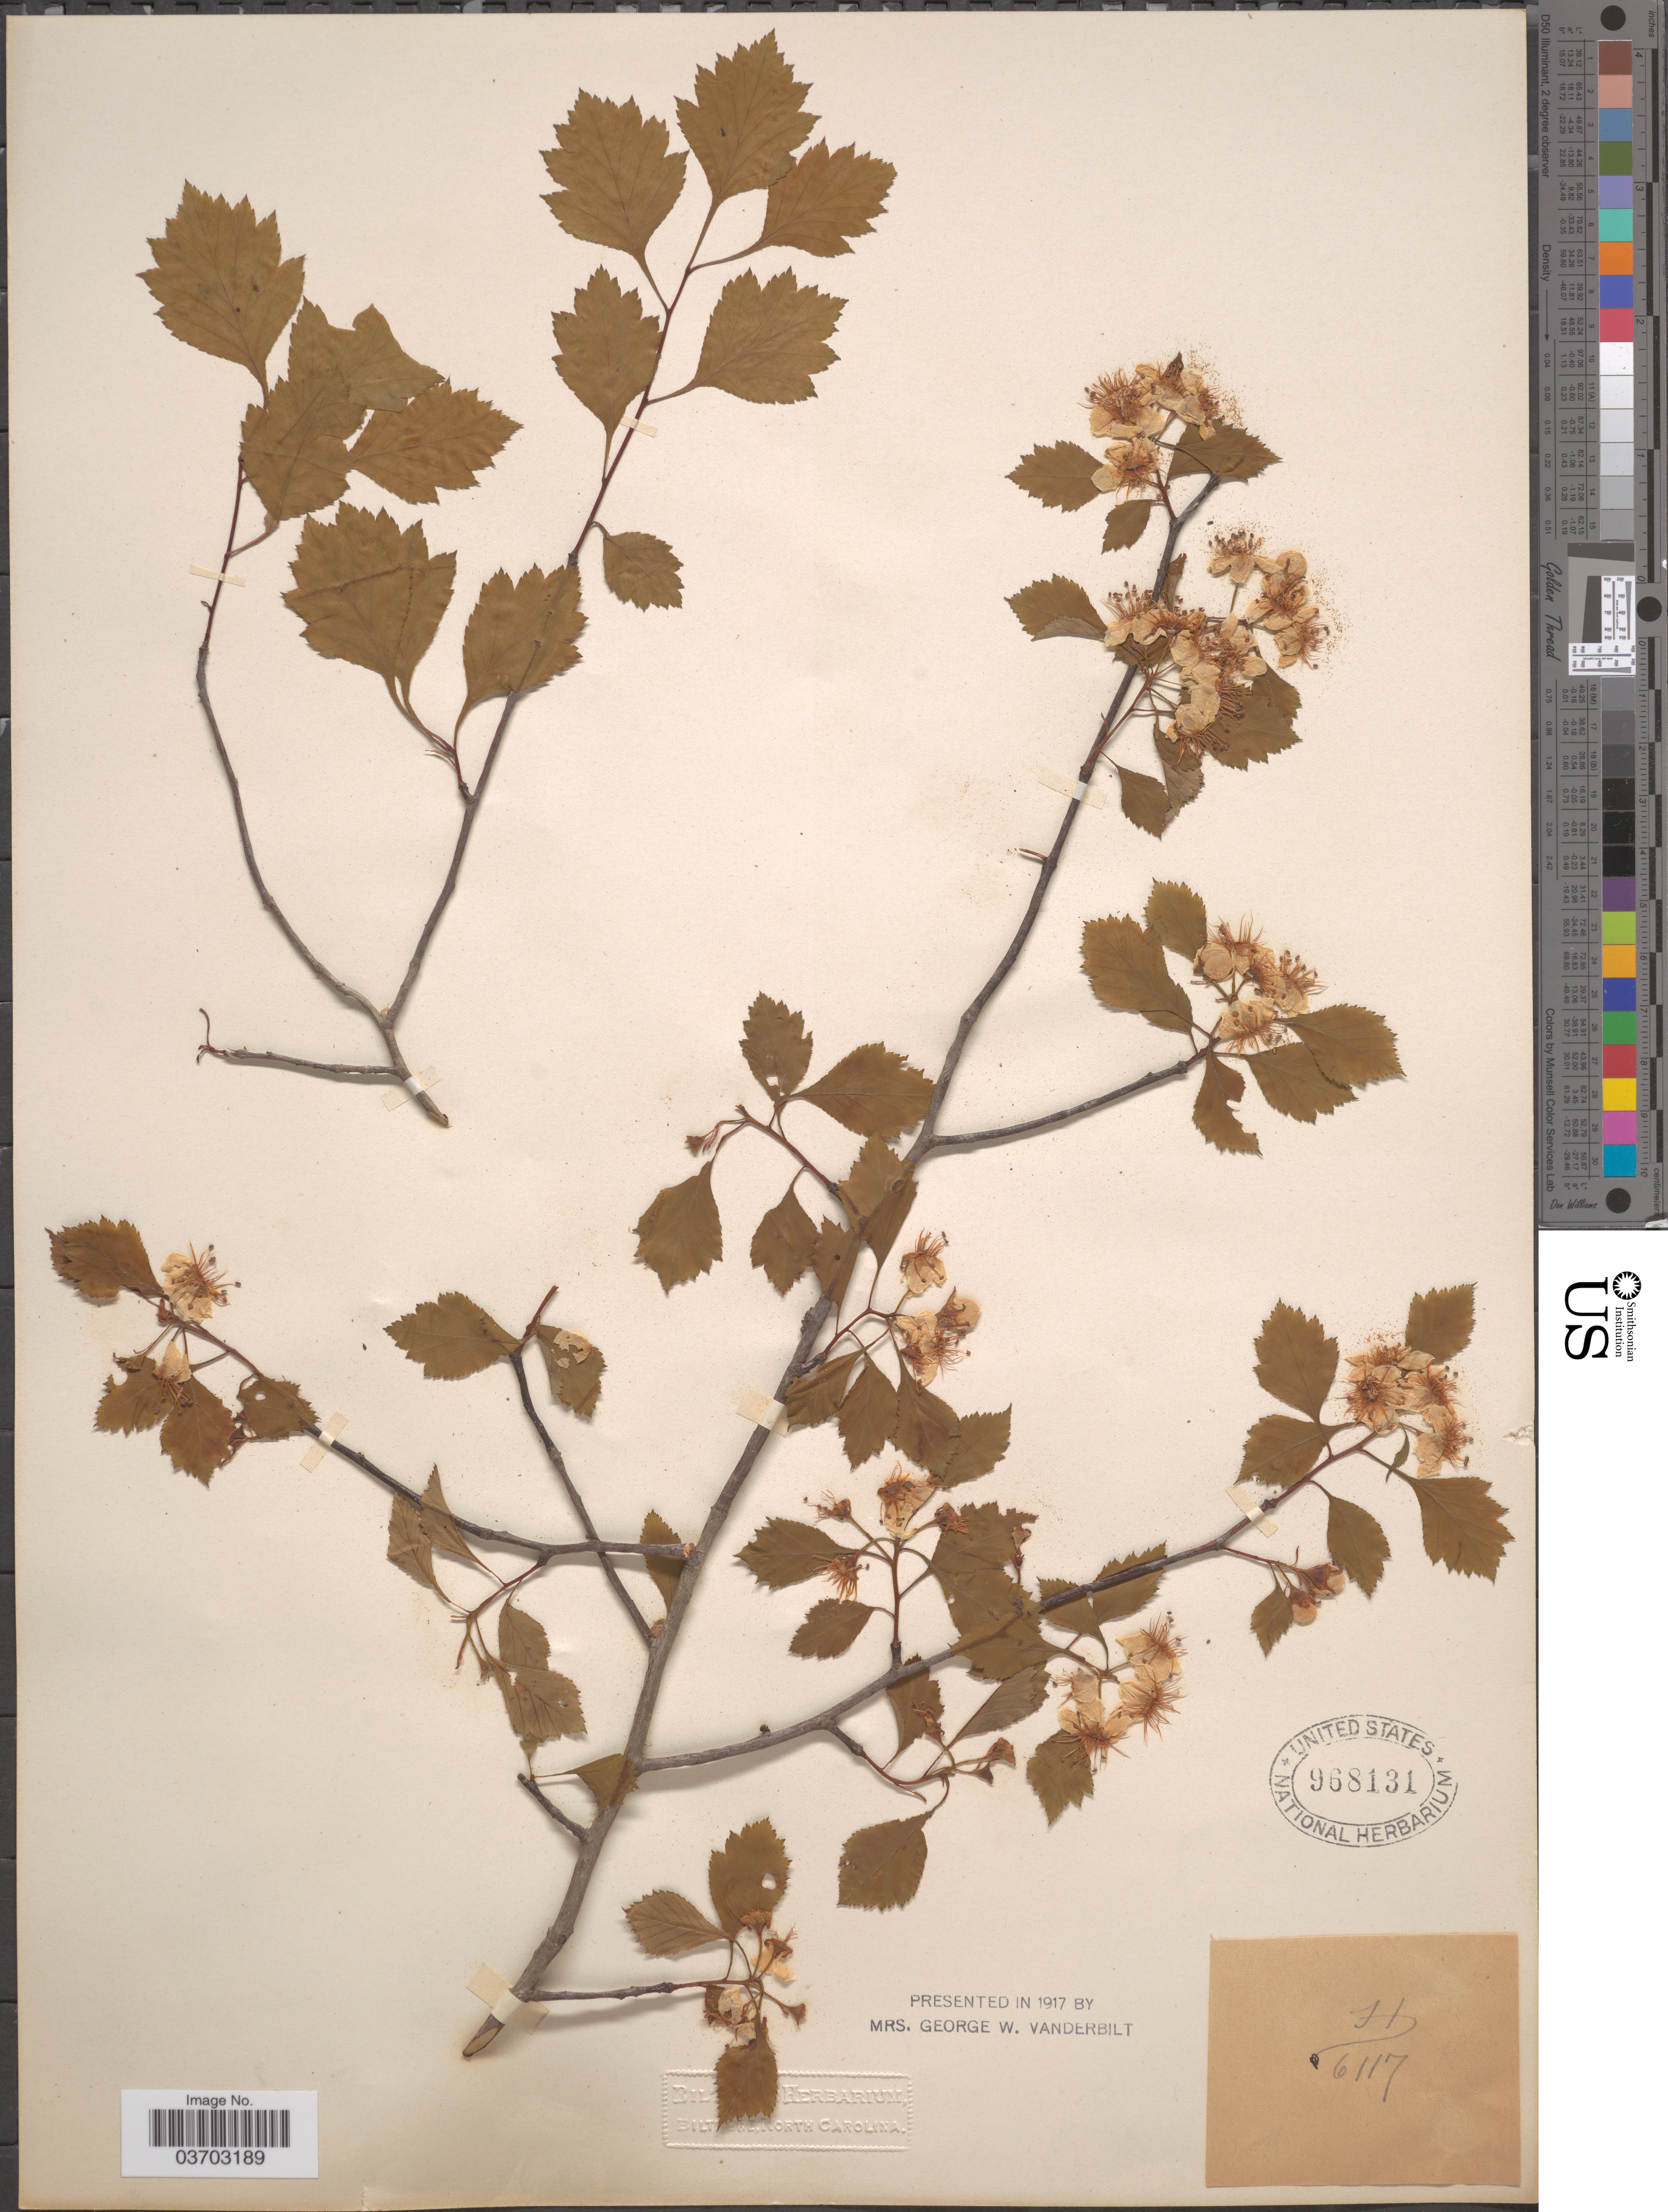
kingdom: Plantae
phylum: Tracheophyta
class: Magnoliopsida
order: Rosales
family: Rosaceae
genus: Crataegus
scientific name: Crataegus sp.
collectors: ex herb. Biltmore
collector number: H6117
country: United States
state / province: North Carolina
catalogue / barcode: US 968131